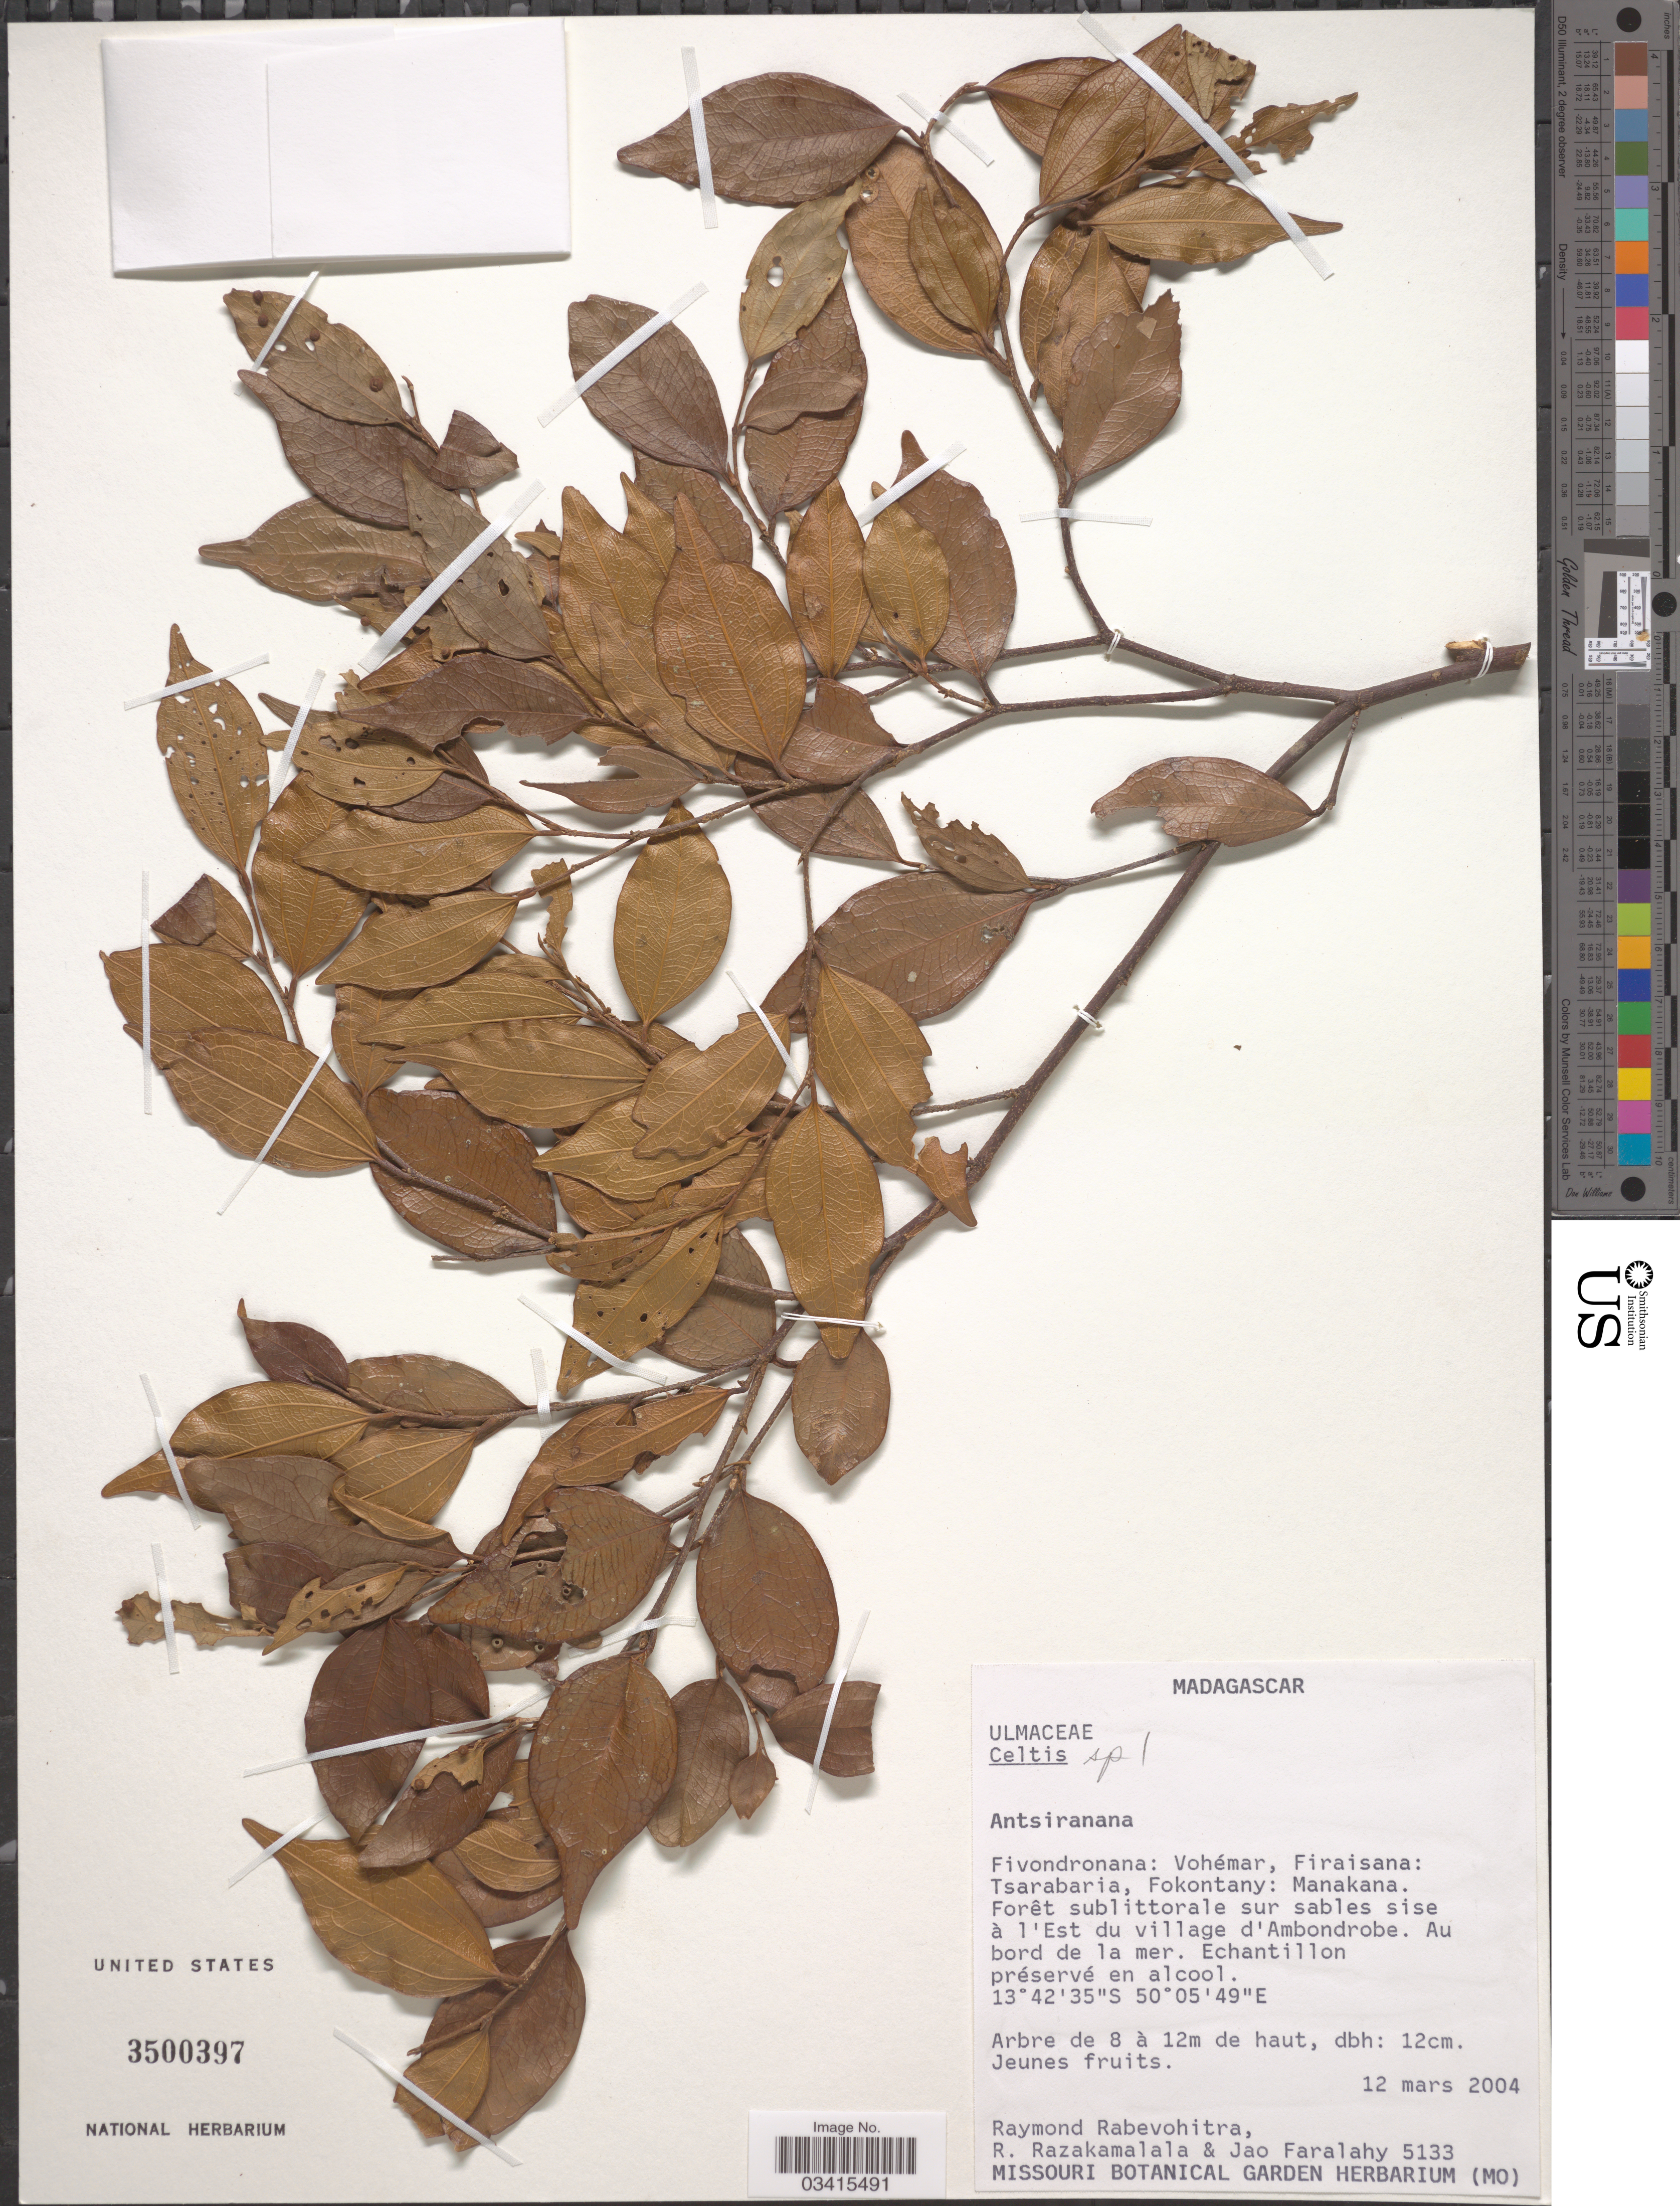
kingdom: Plantae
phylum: Tracheophyta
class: Magnoliopsida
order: Rosales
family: Cannabaceae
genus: Celtis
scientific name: Celtis sp.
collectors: R. Rabevohitra, R. Razakamalala & J. Faralahy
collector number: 5133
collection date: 2004-03-12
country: Madagascar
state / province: Sava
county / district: Vohémar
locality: Fivondronana: Vohémar, Firaisana: Tsarabaria, Fokontany: Manakana. Forêt sublittorale sur sables sise à l'Est du village Ambondrobe. Au bord de la mer.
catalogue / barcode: US 3500397